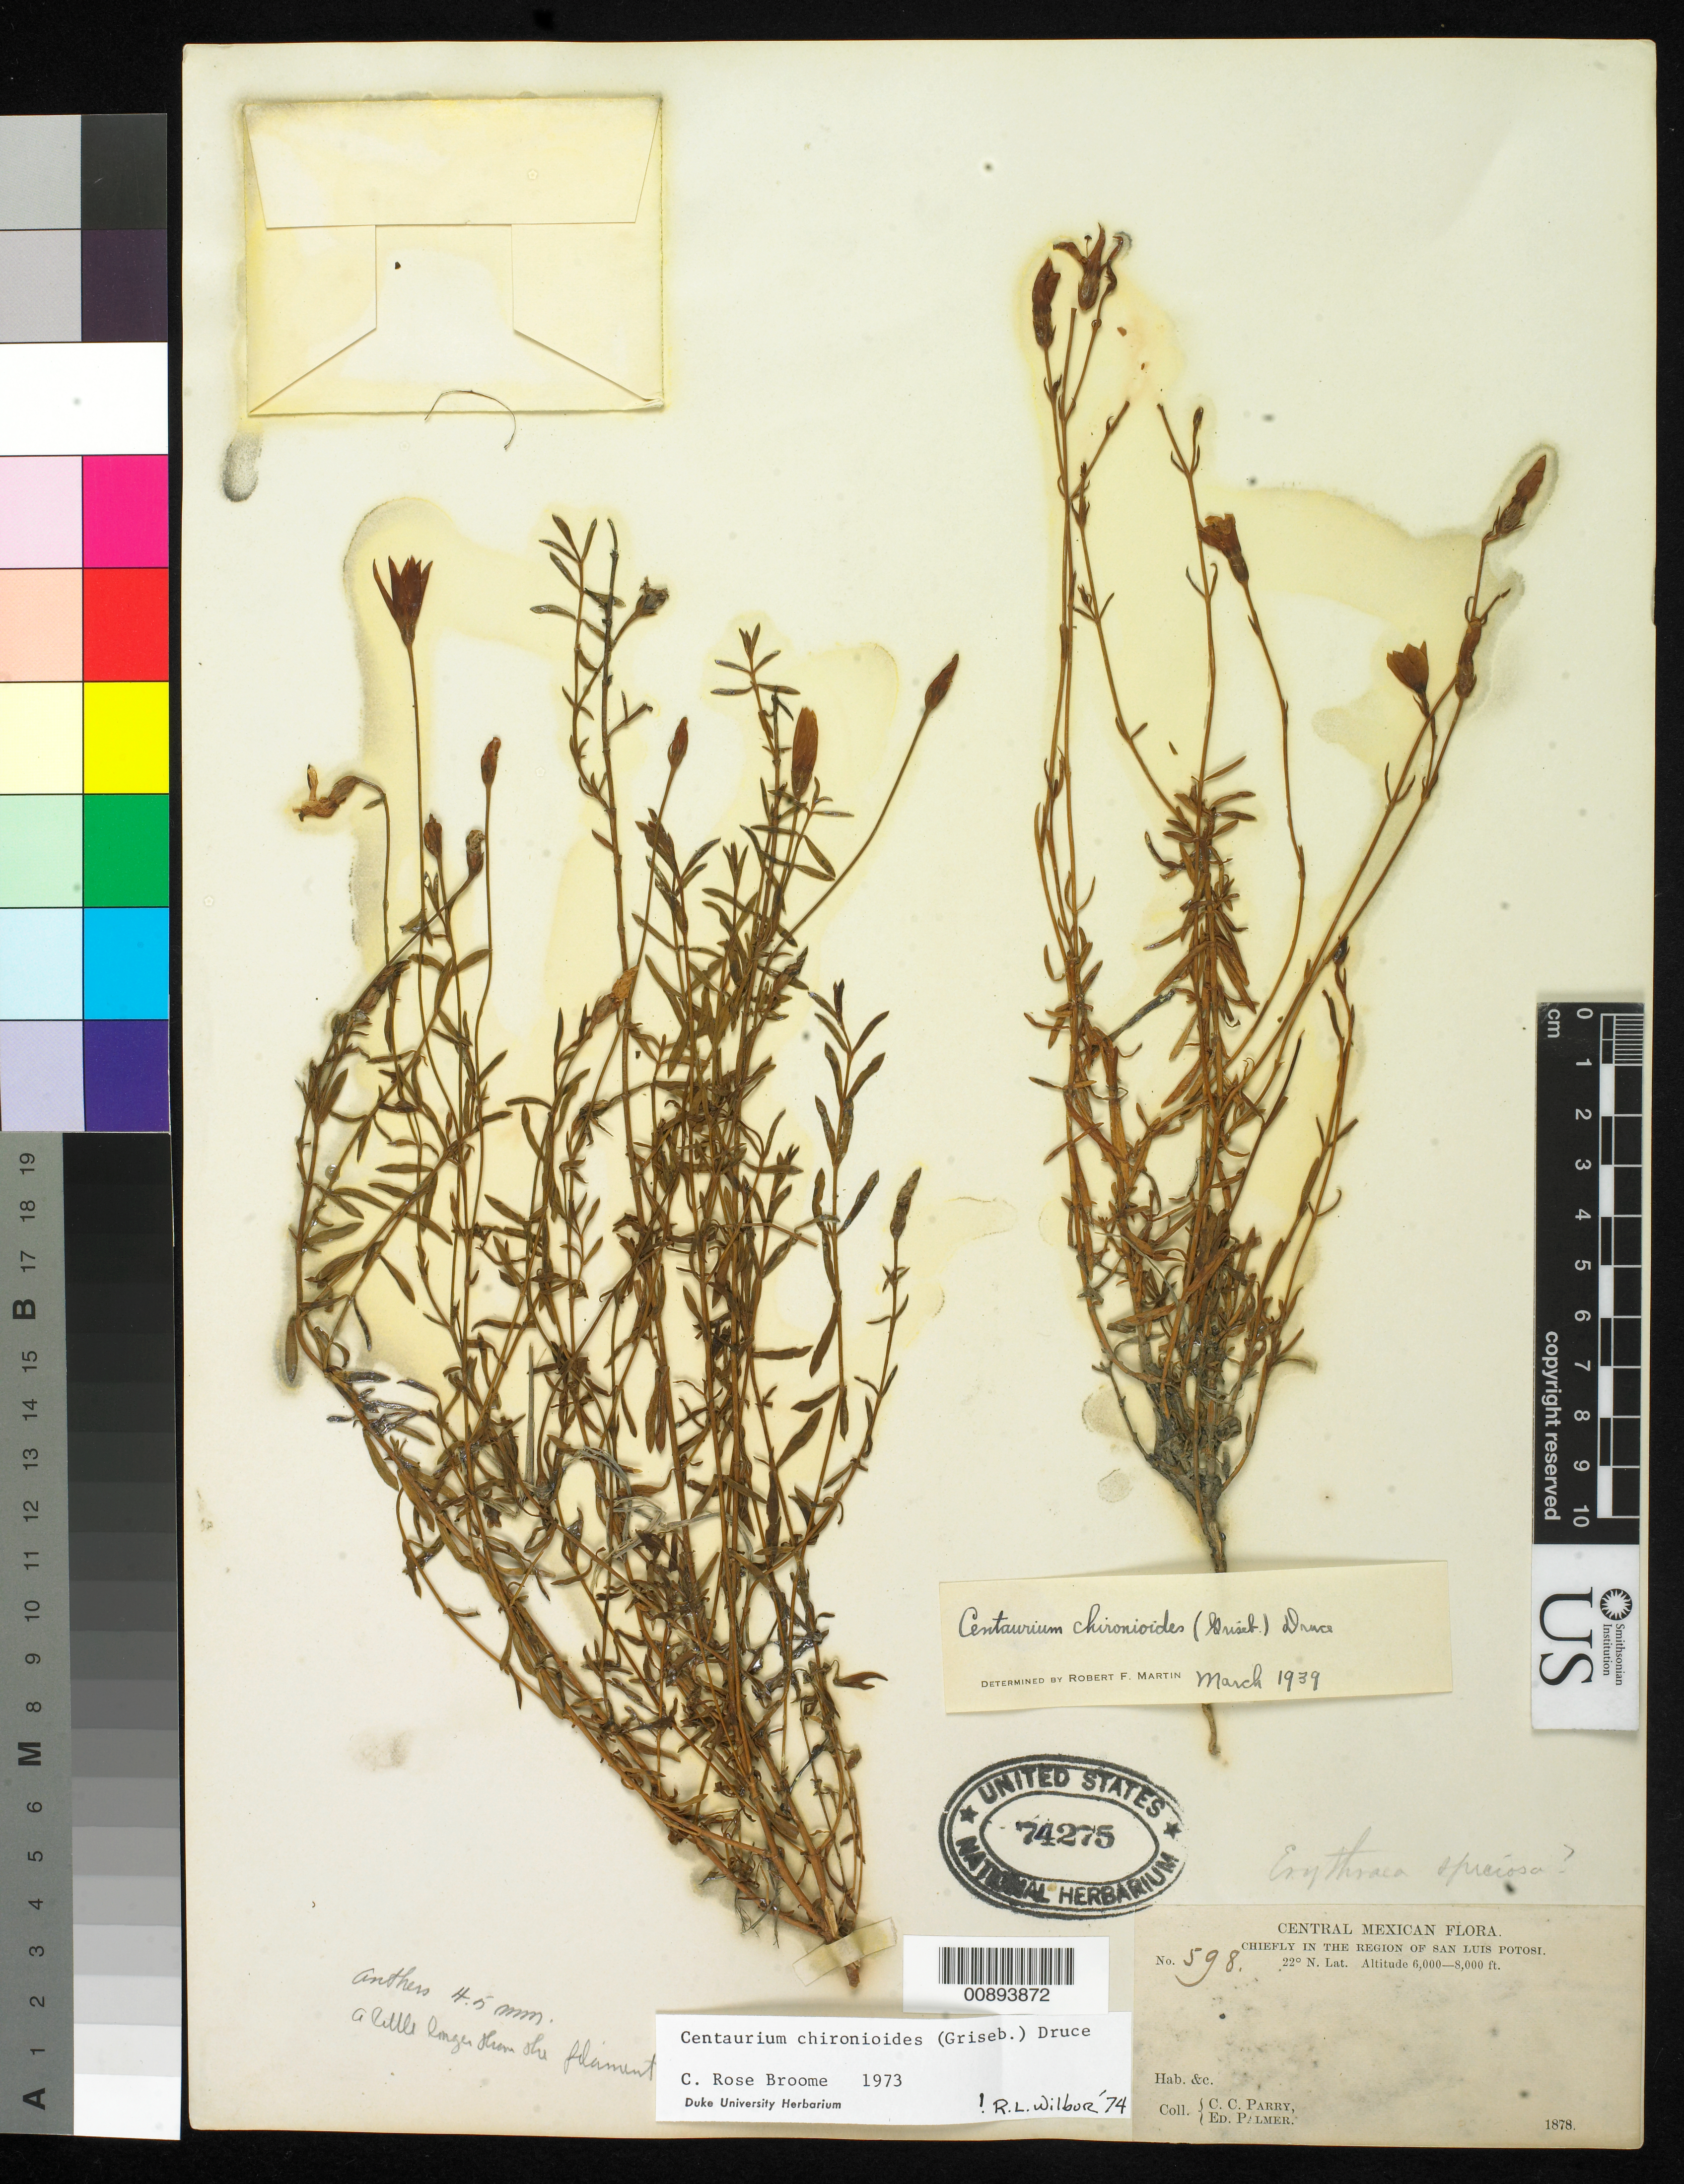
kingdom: Plantae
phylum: Tracheophyta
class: Magnoliopsida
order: Gentianales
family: Gentianaceae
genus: Centaurium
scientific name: Centaurium chironioides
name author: (Griseb.) Druce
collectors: C. C. Parry & E. Palmer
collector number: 598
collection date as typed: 1878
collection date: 1878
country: Mexico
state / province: San Luis Potosí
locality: Chiefly in the region of San Luis Potosí.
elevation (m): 1829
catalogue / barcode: US 74275